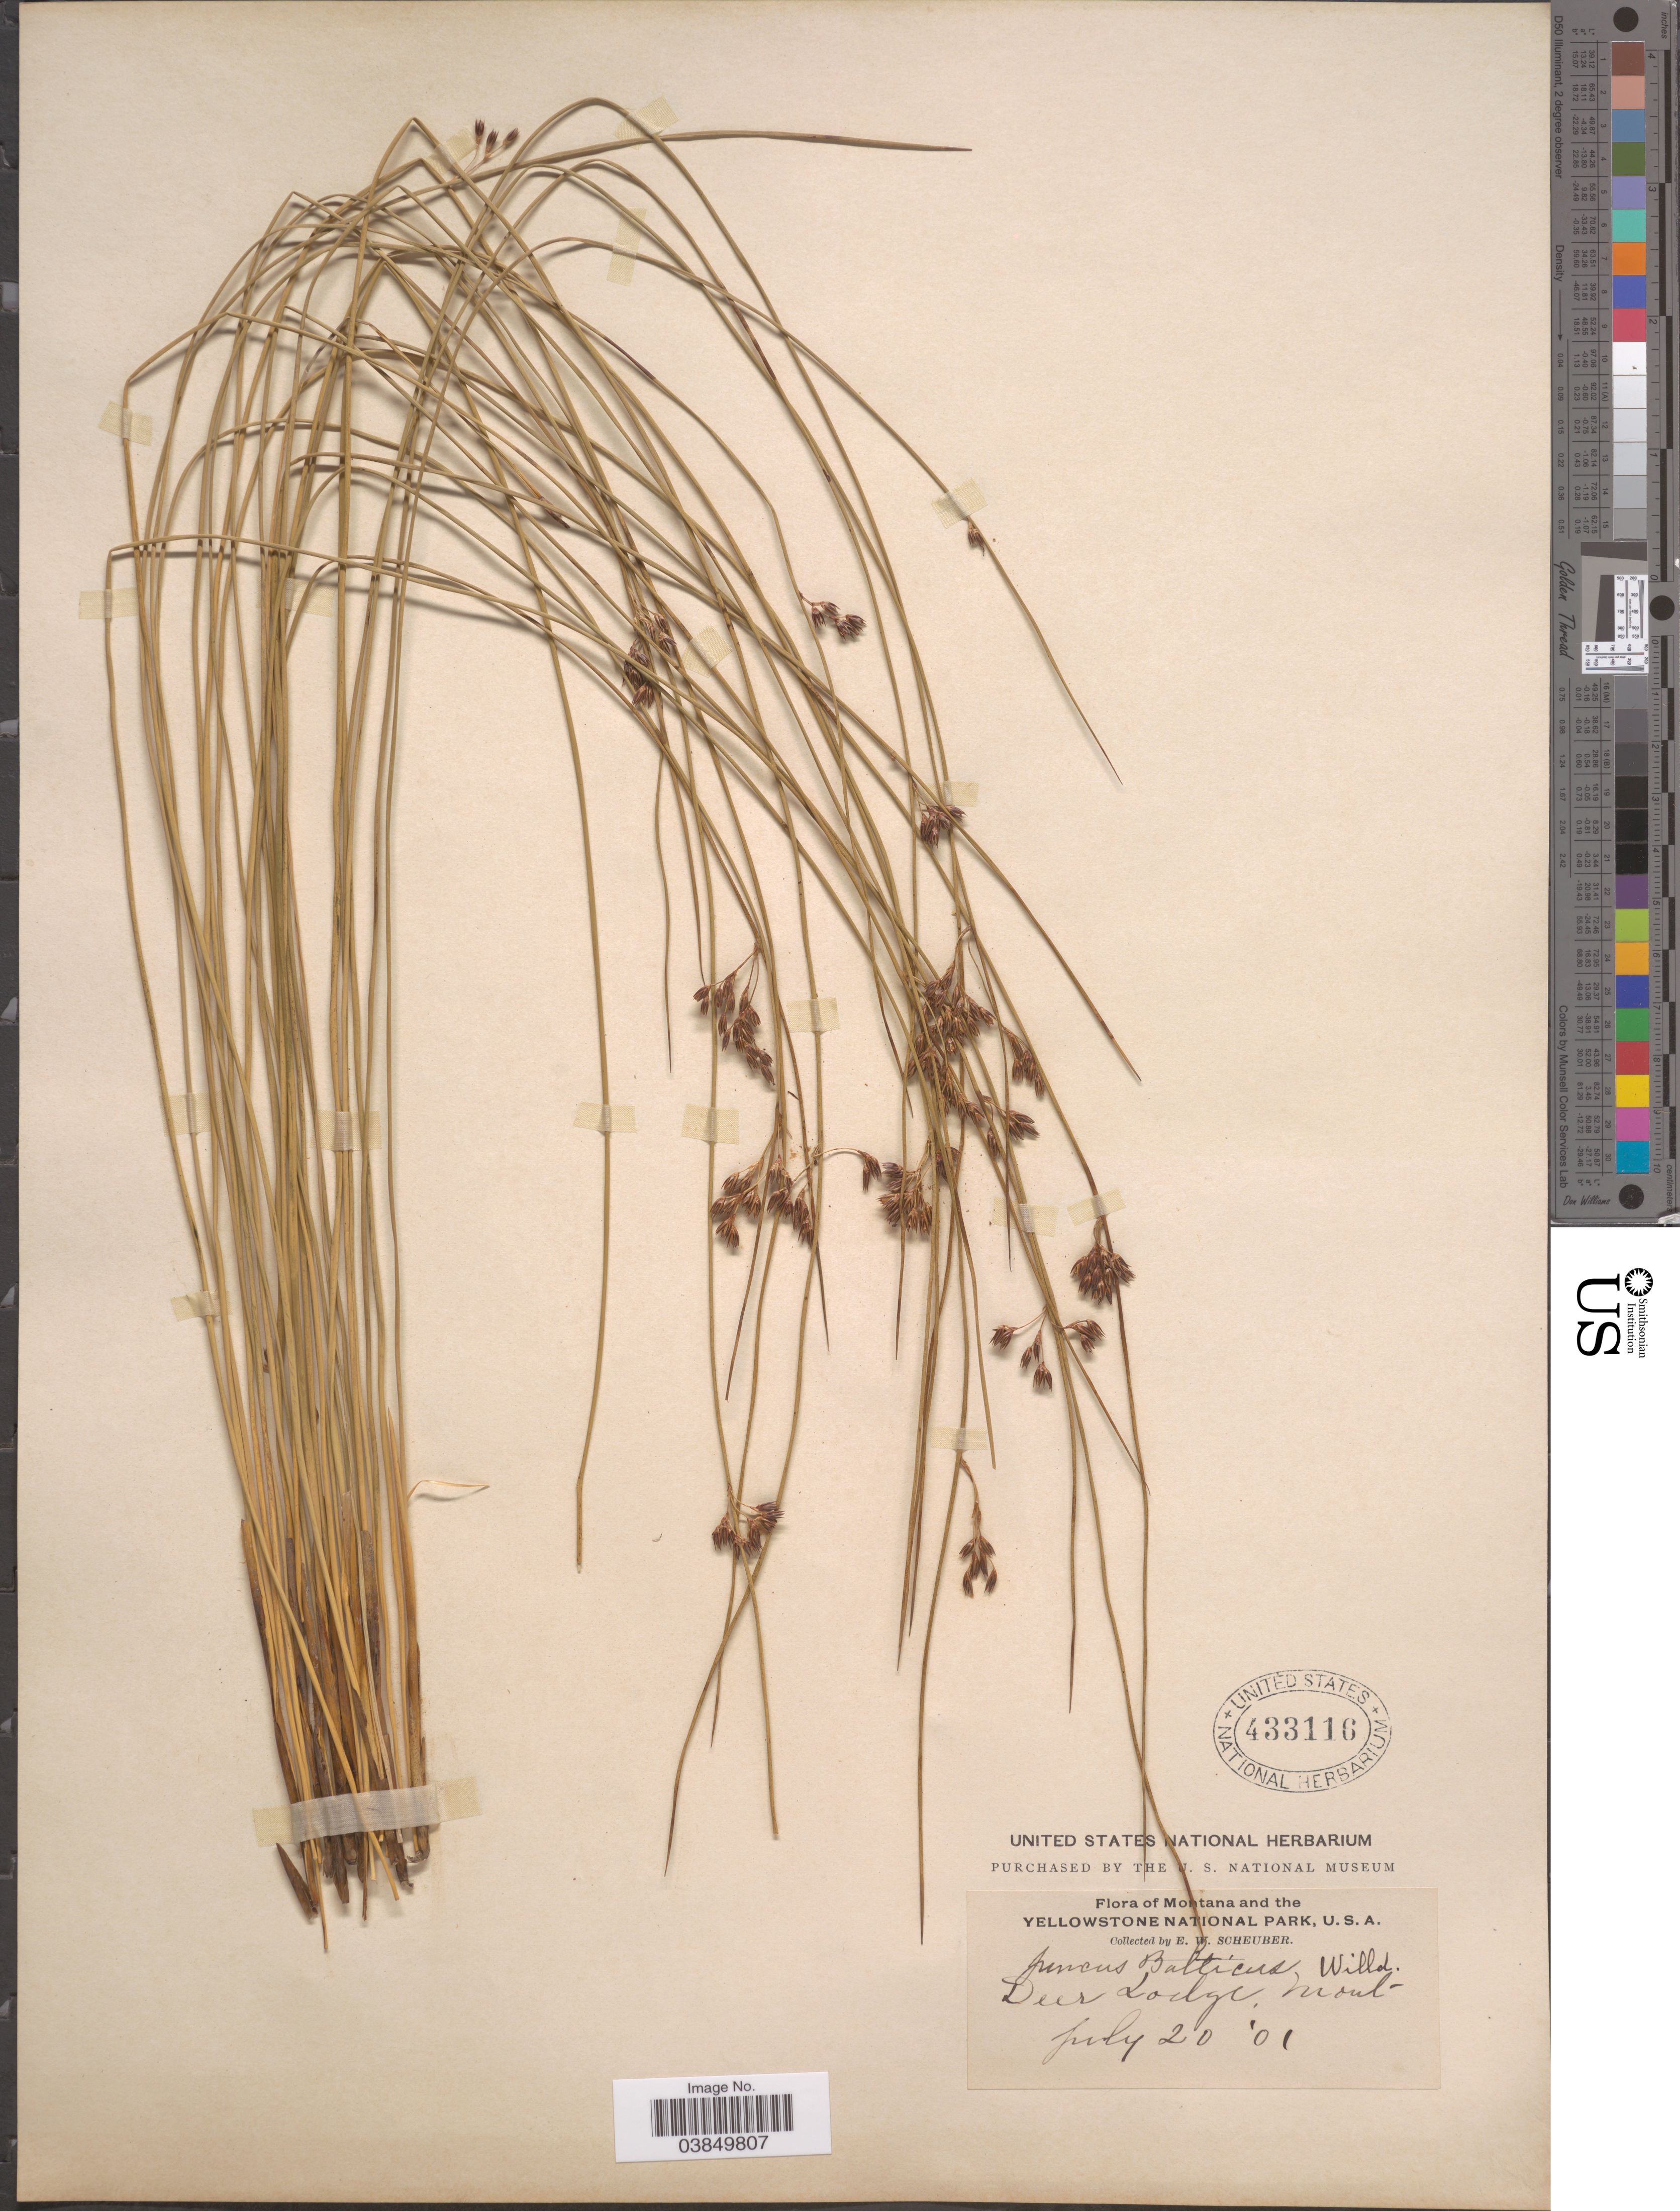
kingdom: Plantae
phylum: Tracheophyta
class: Liliopsida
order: Poales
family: Juncaceae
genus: Juncus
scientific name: Juncus balticus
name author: Willd.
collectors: E. Scheuber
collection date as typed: Transcribed d/m/y: 20/7/1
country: United States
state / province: Montana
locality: The Yellowstone National Park. Deer Lodge.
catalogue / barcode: US 433116